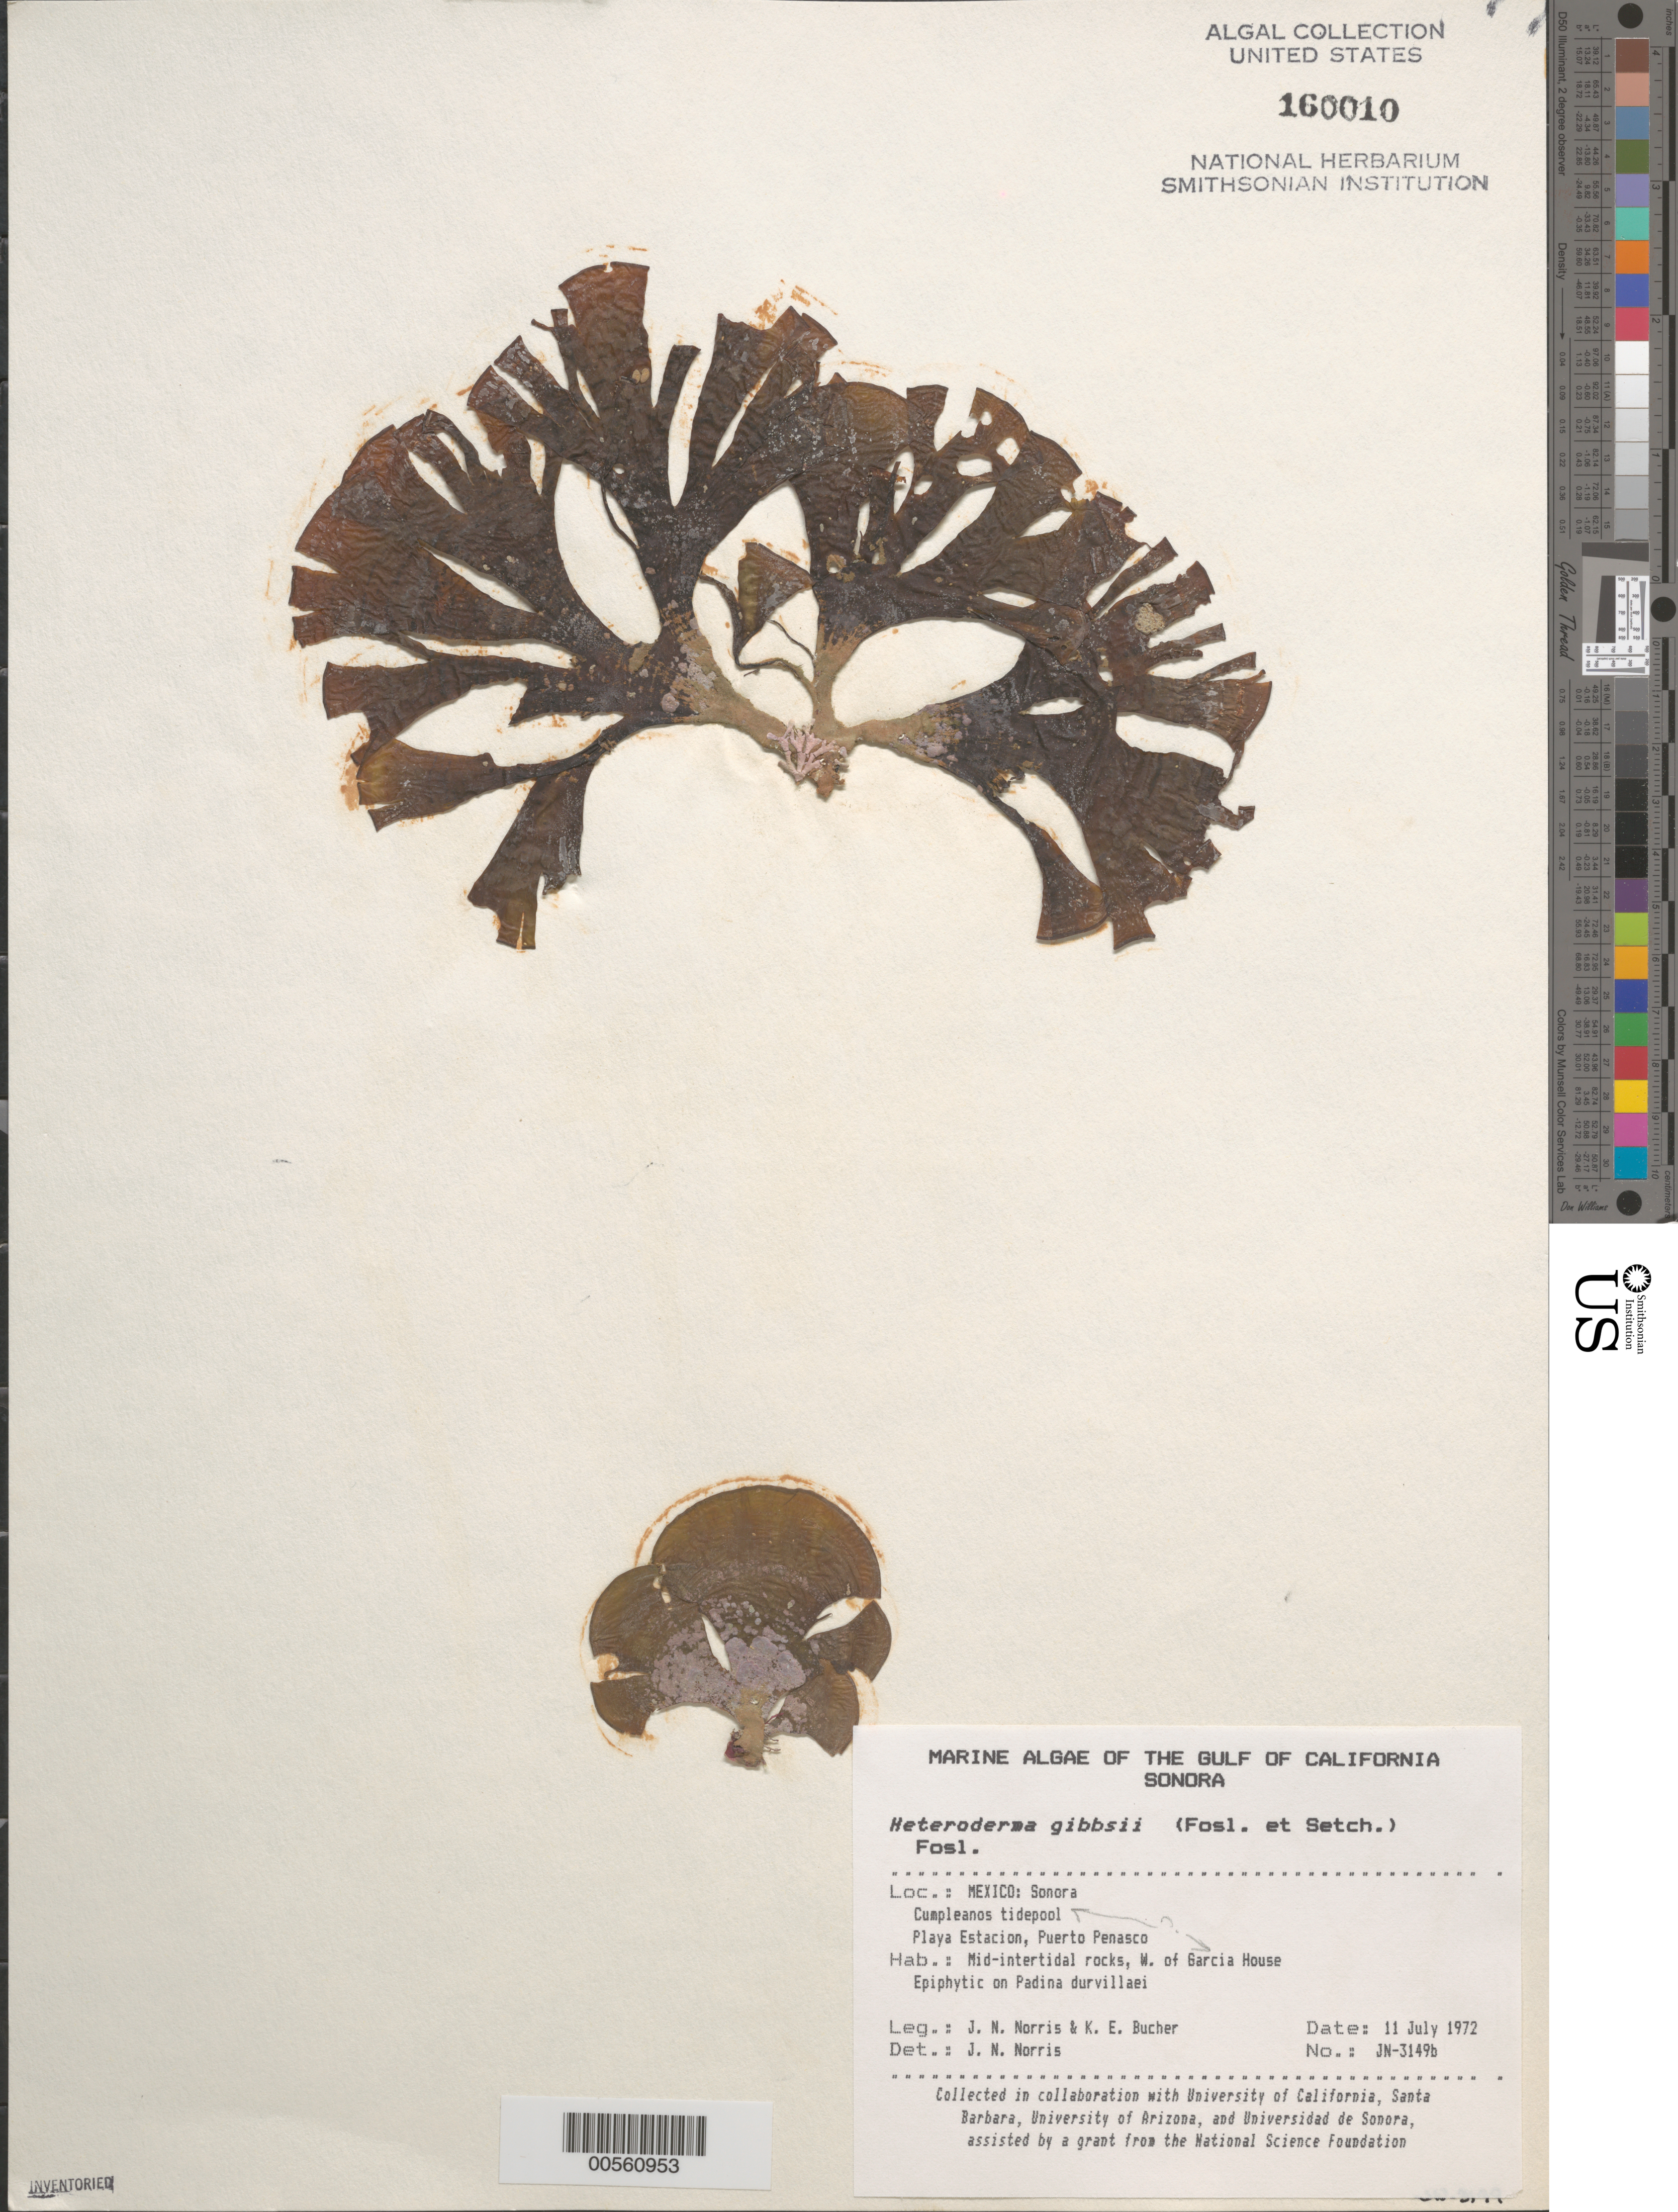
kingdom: Plantae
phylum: Rhodophyta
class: Florideophyceae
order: Corallinales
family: Corallinaceae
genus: Heteroderma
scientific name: Heteroderma gibbsii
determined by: Norris, James N.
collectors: J. N. Norris & K. E. Bucher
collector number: JN-3149b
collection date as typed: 11 Jul 1972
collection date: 1972-07-11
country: Mexico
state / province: Sonora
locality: Playa Estacion, Puerto Penasco, Cumpleanos Tide Pool, west of Garcia House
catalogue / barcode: US 160010